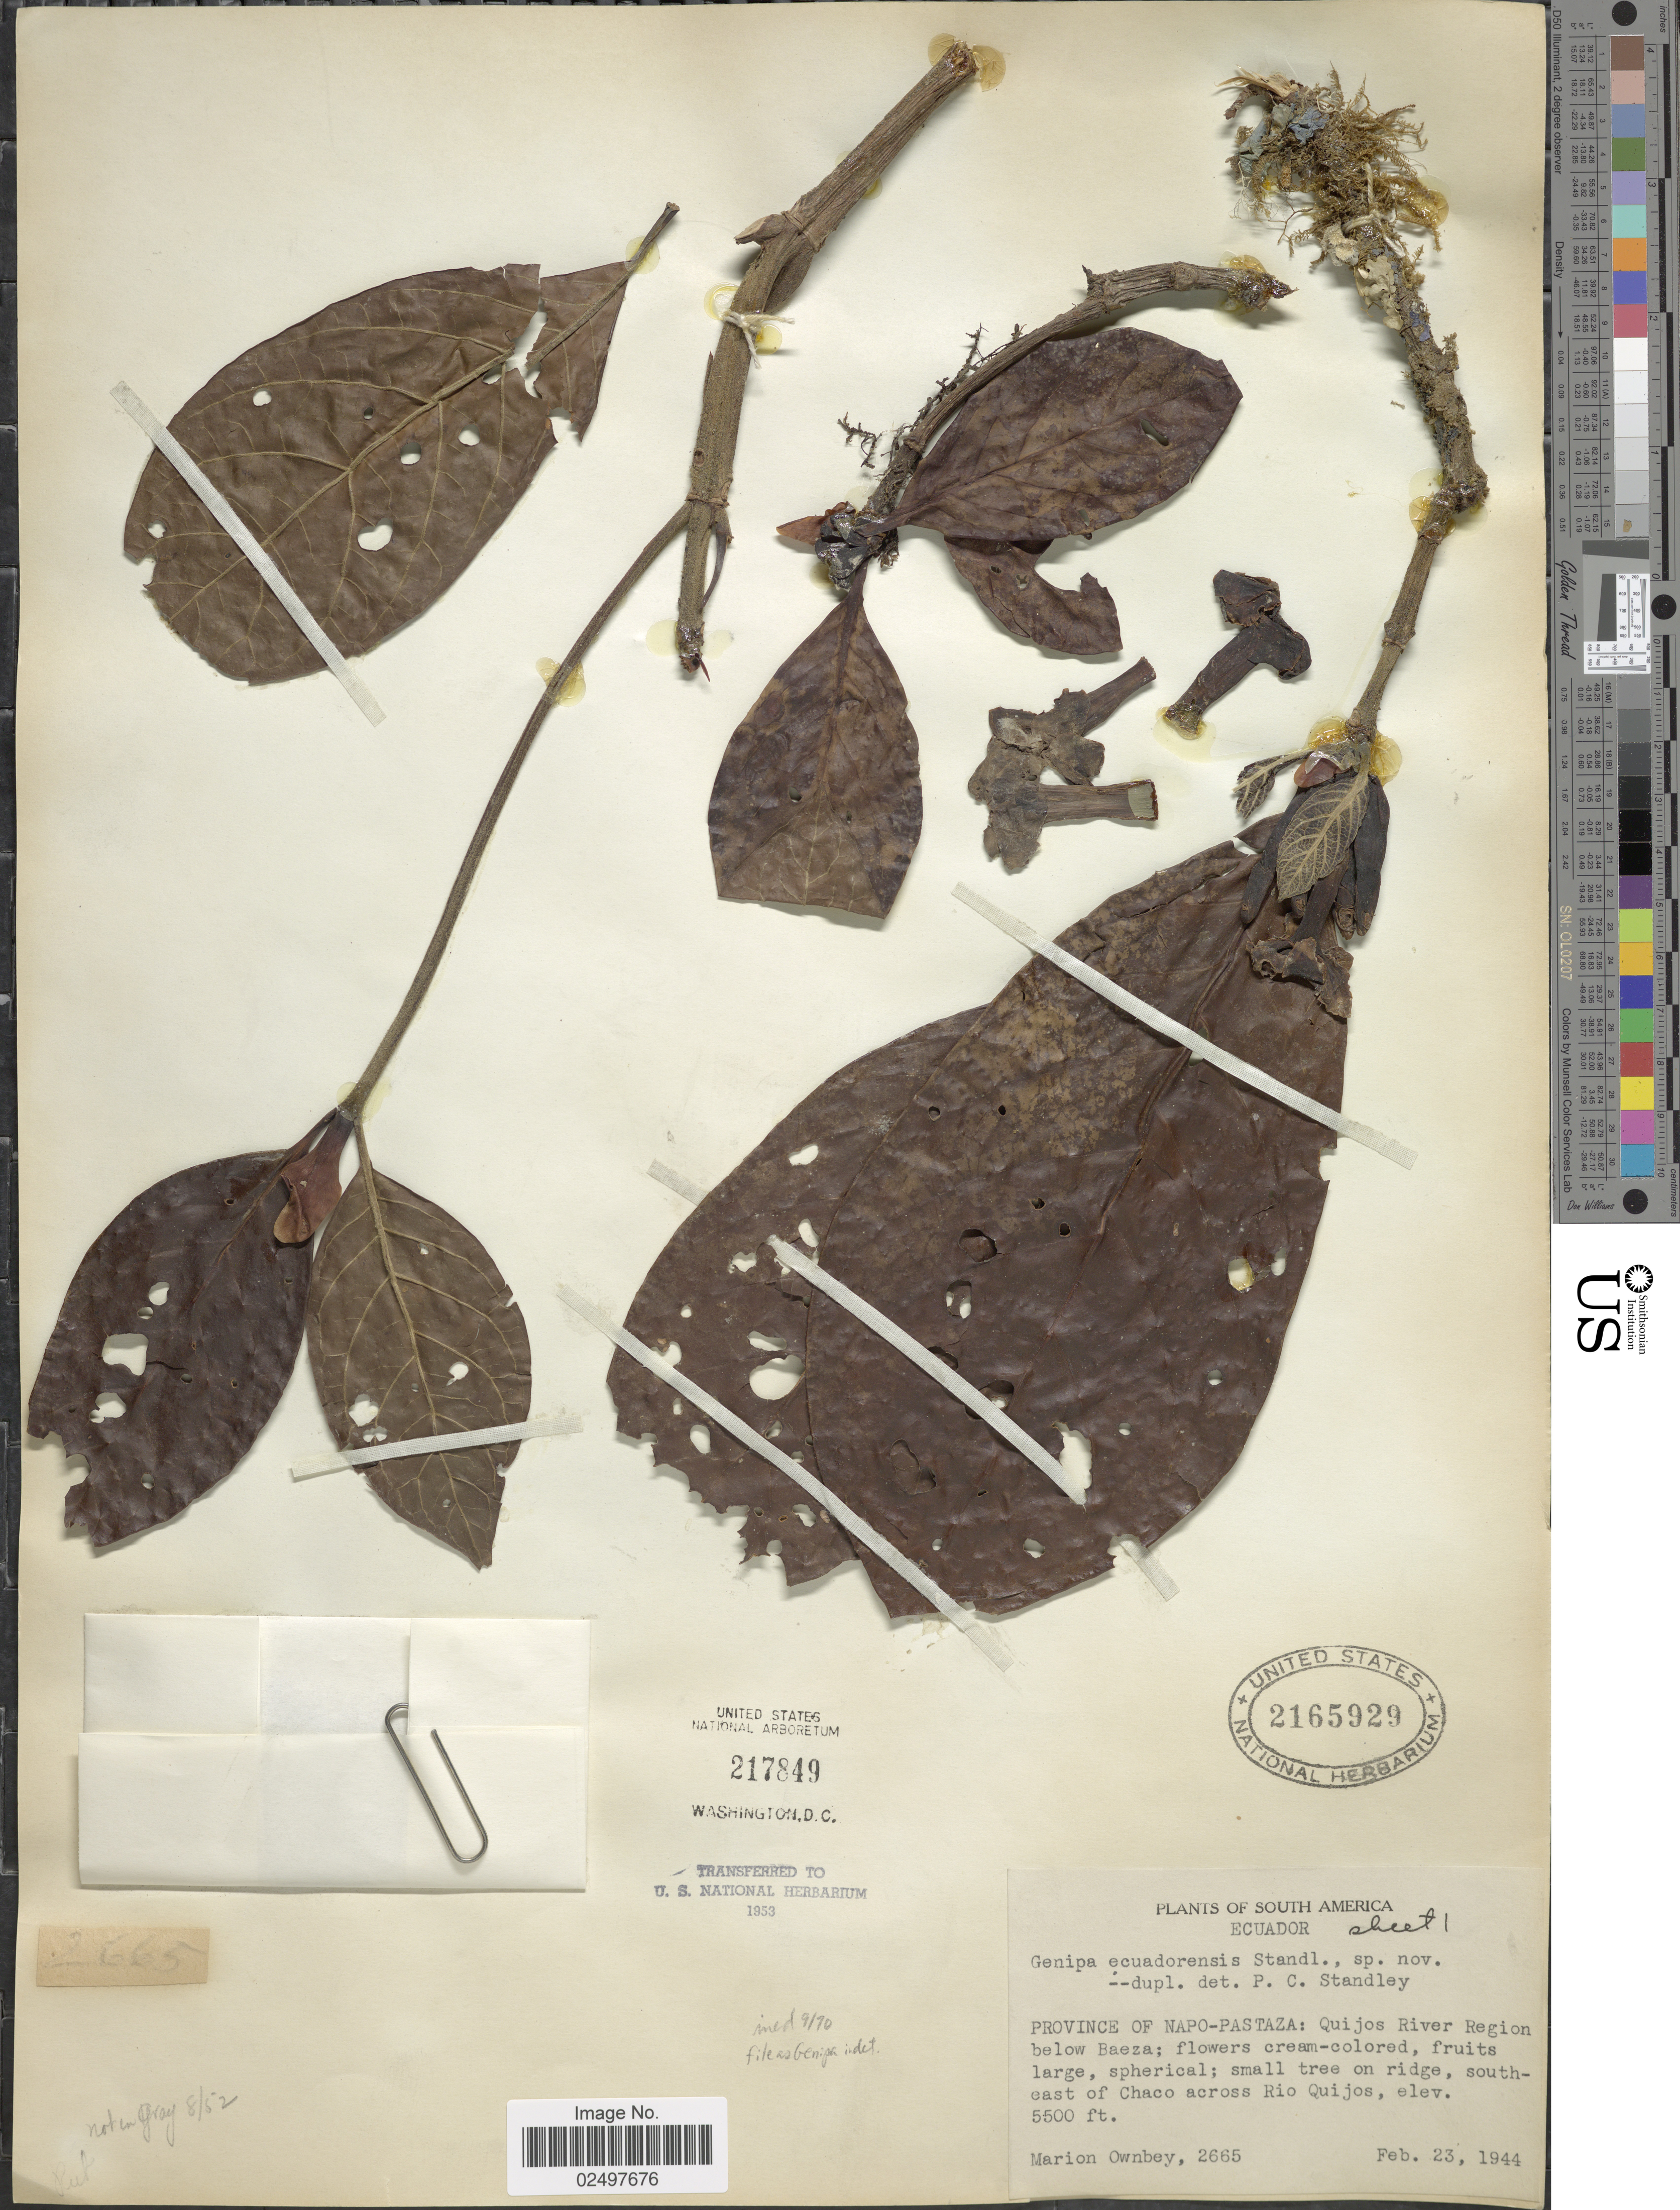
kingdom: Plantae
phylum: Tracheophyta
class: Magnoliopsida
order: Gentianales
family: Rubiaceae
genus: Genipa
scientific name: Genipa sp.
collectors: F. M. Ownbey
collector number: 2665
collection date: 1944-02-23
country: Ecuador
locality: Province of Napo-Pastaza: Quijos River Region below Baeza, south east of Chaco across Rio Quijos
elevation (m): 1676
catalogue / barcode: US 2165929